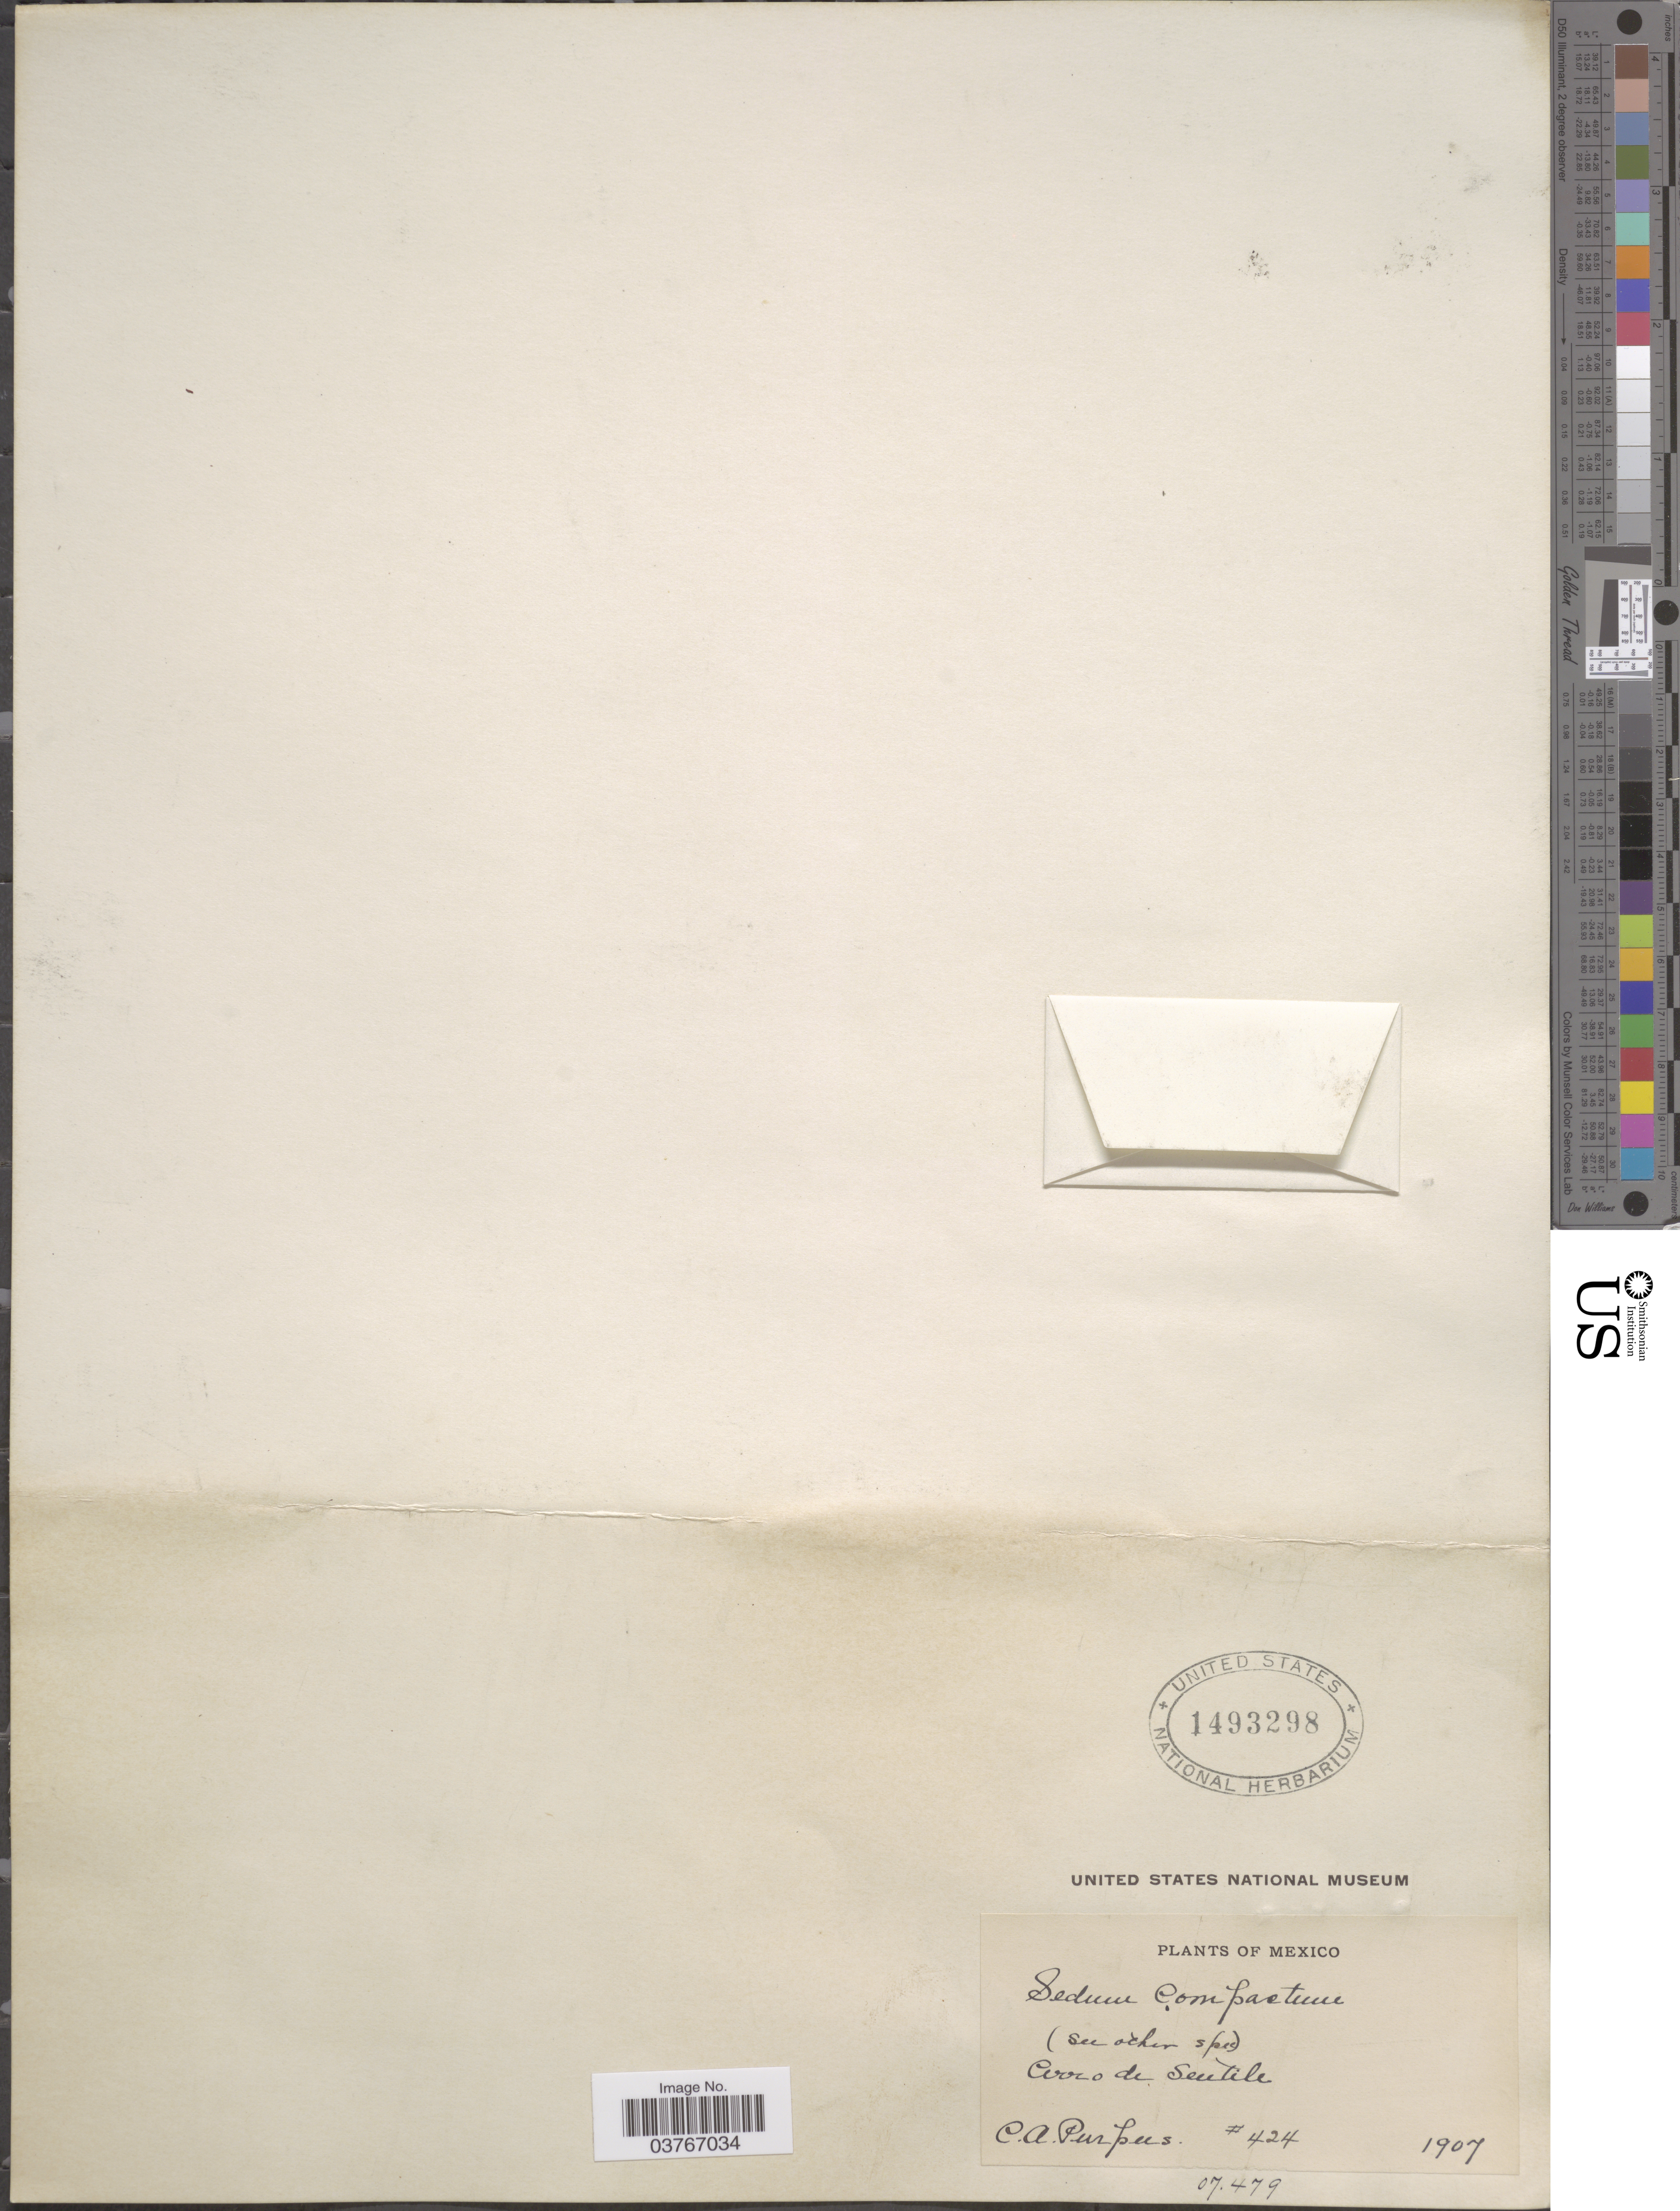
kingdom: Plantae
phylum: Tracheophyta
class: Magnoliopsida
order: Saxifragales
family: Crassulaceae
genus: Sedum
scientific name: Sedum compactum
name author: Rose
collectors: C. A. Purpus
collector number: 424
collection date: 1907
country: Mexico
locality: Cerro de Sentile.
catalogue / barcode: US 1493298